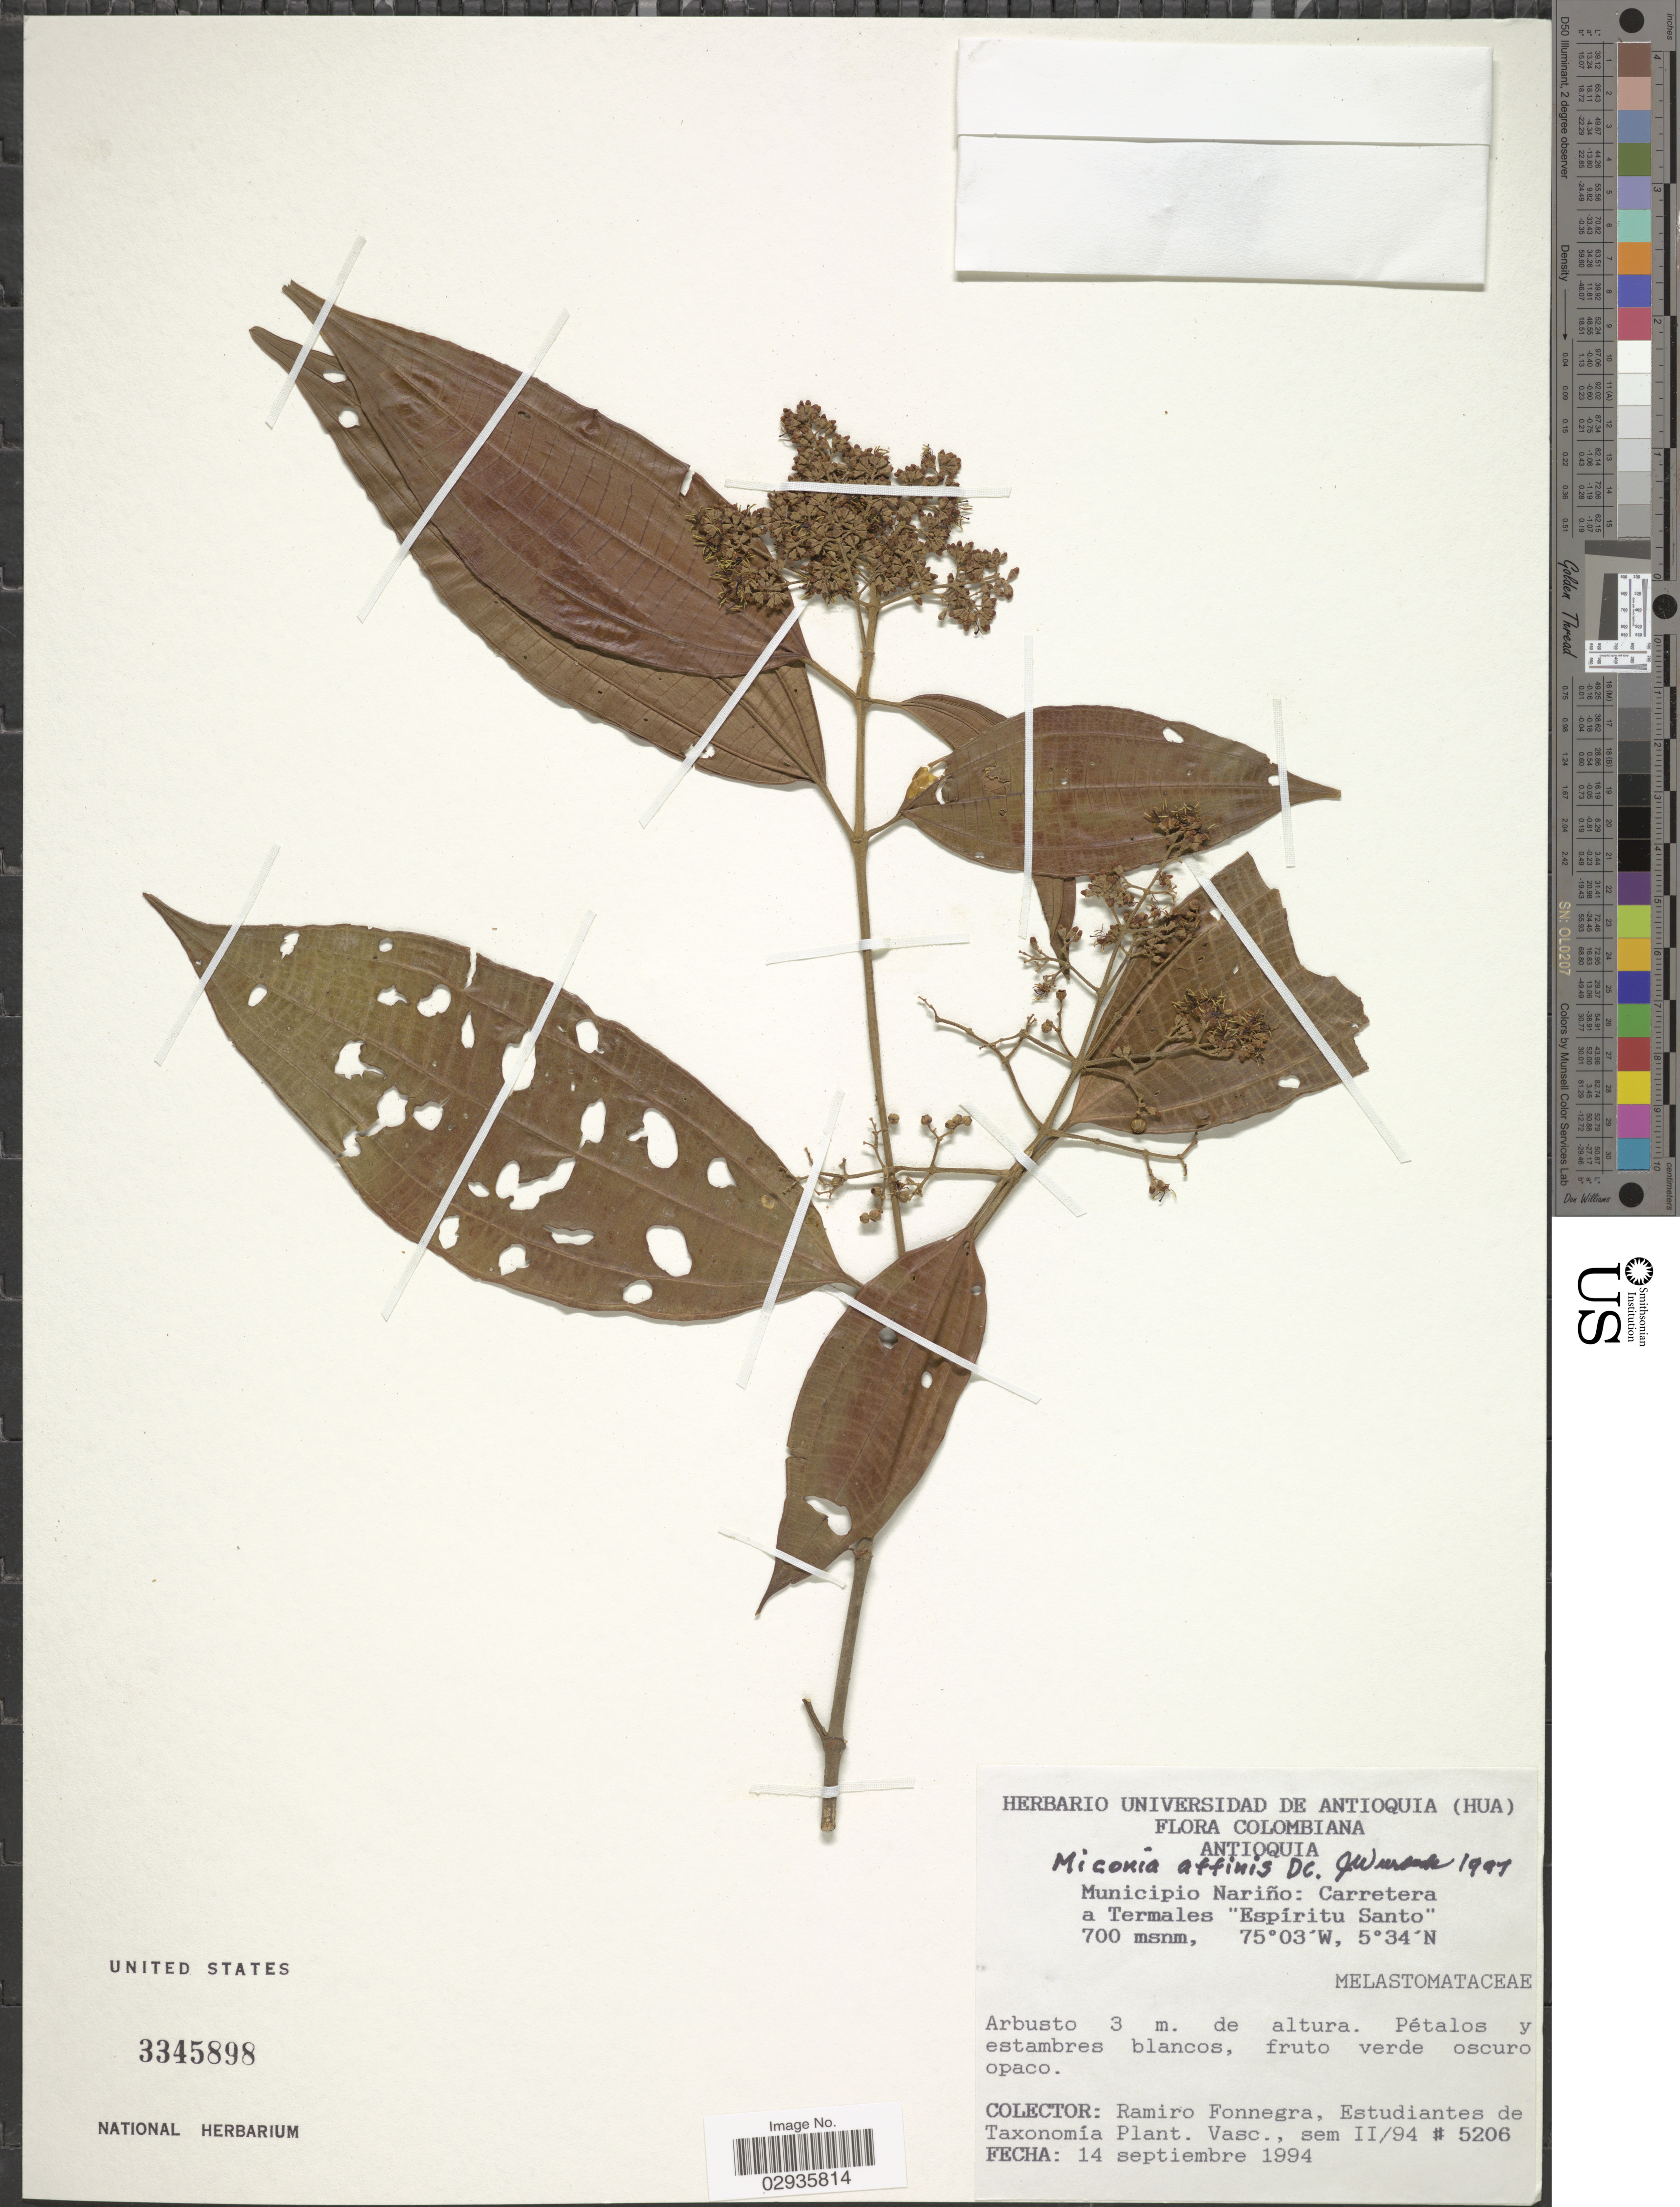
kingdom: Plantae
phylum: Tracheophyta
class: Magnoliopsida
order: Myrtales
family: Melastomataceae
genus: Miconia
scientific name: Miconia affinis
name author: DC.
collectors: R. Fonnegra & et al.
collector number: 5206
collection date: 1994-09-14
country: Colombia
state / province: Antioquia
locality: Municipio Nariño: Carretera a Termales "Espíritu Santo".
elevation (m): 700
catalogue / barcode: US 3345898